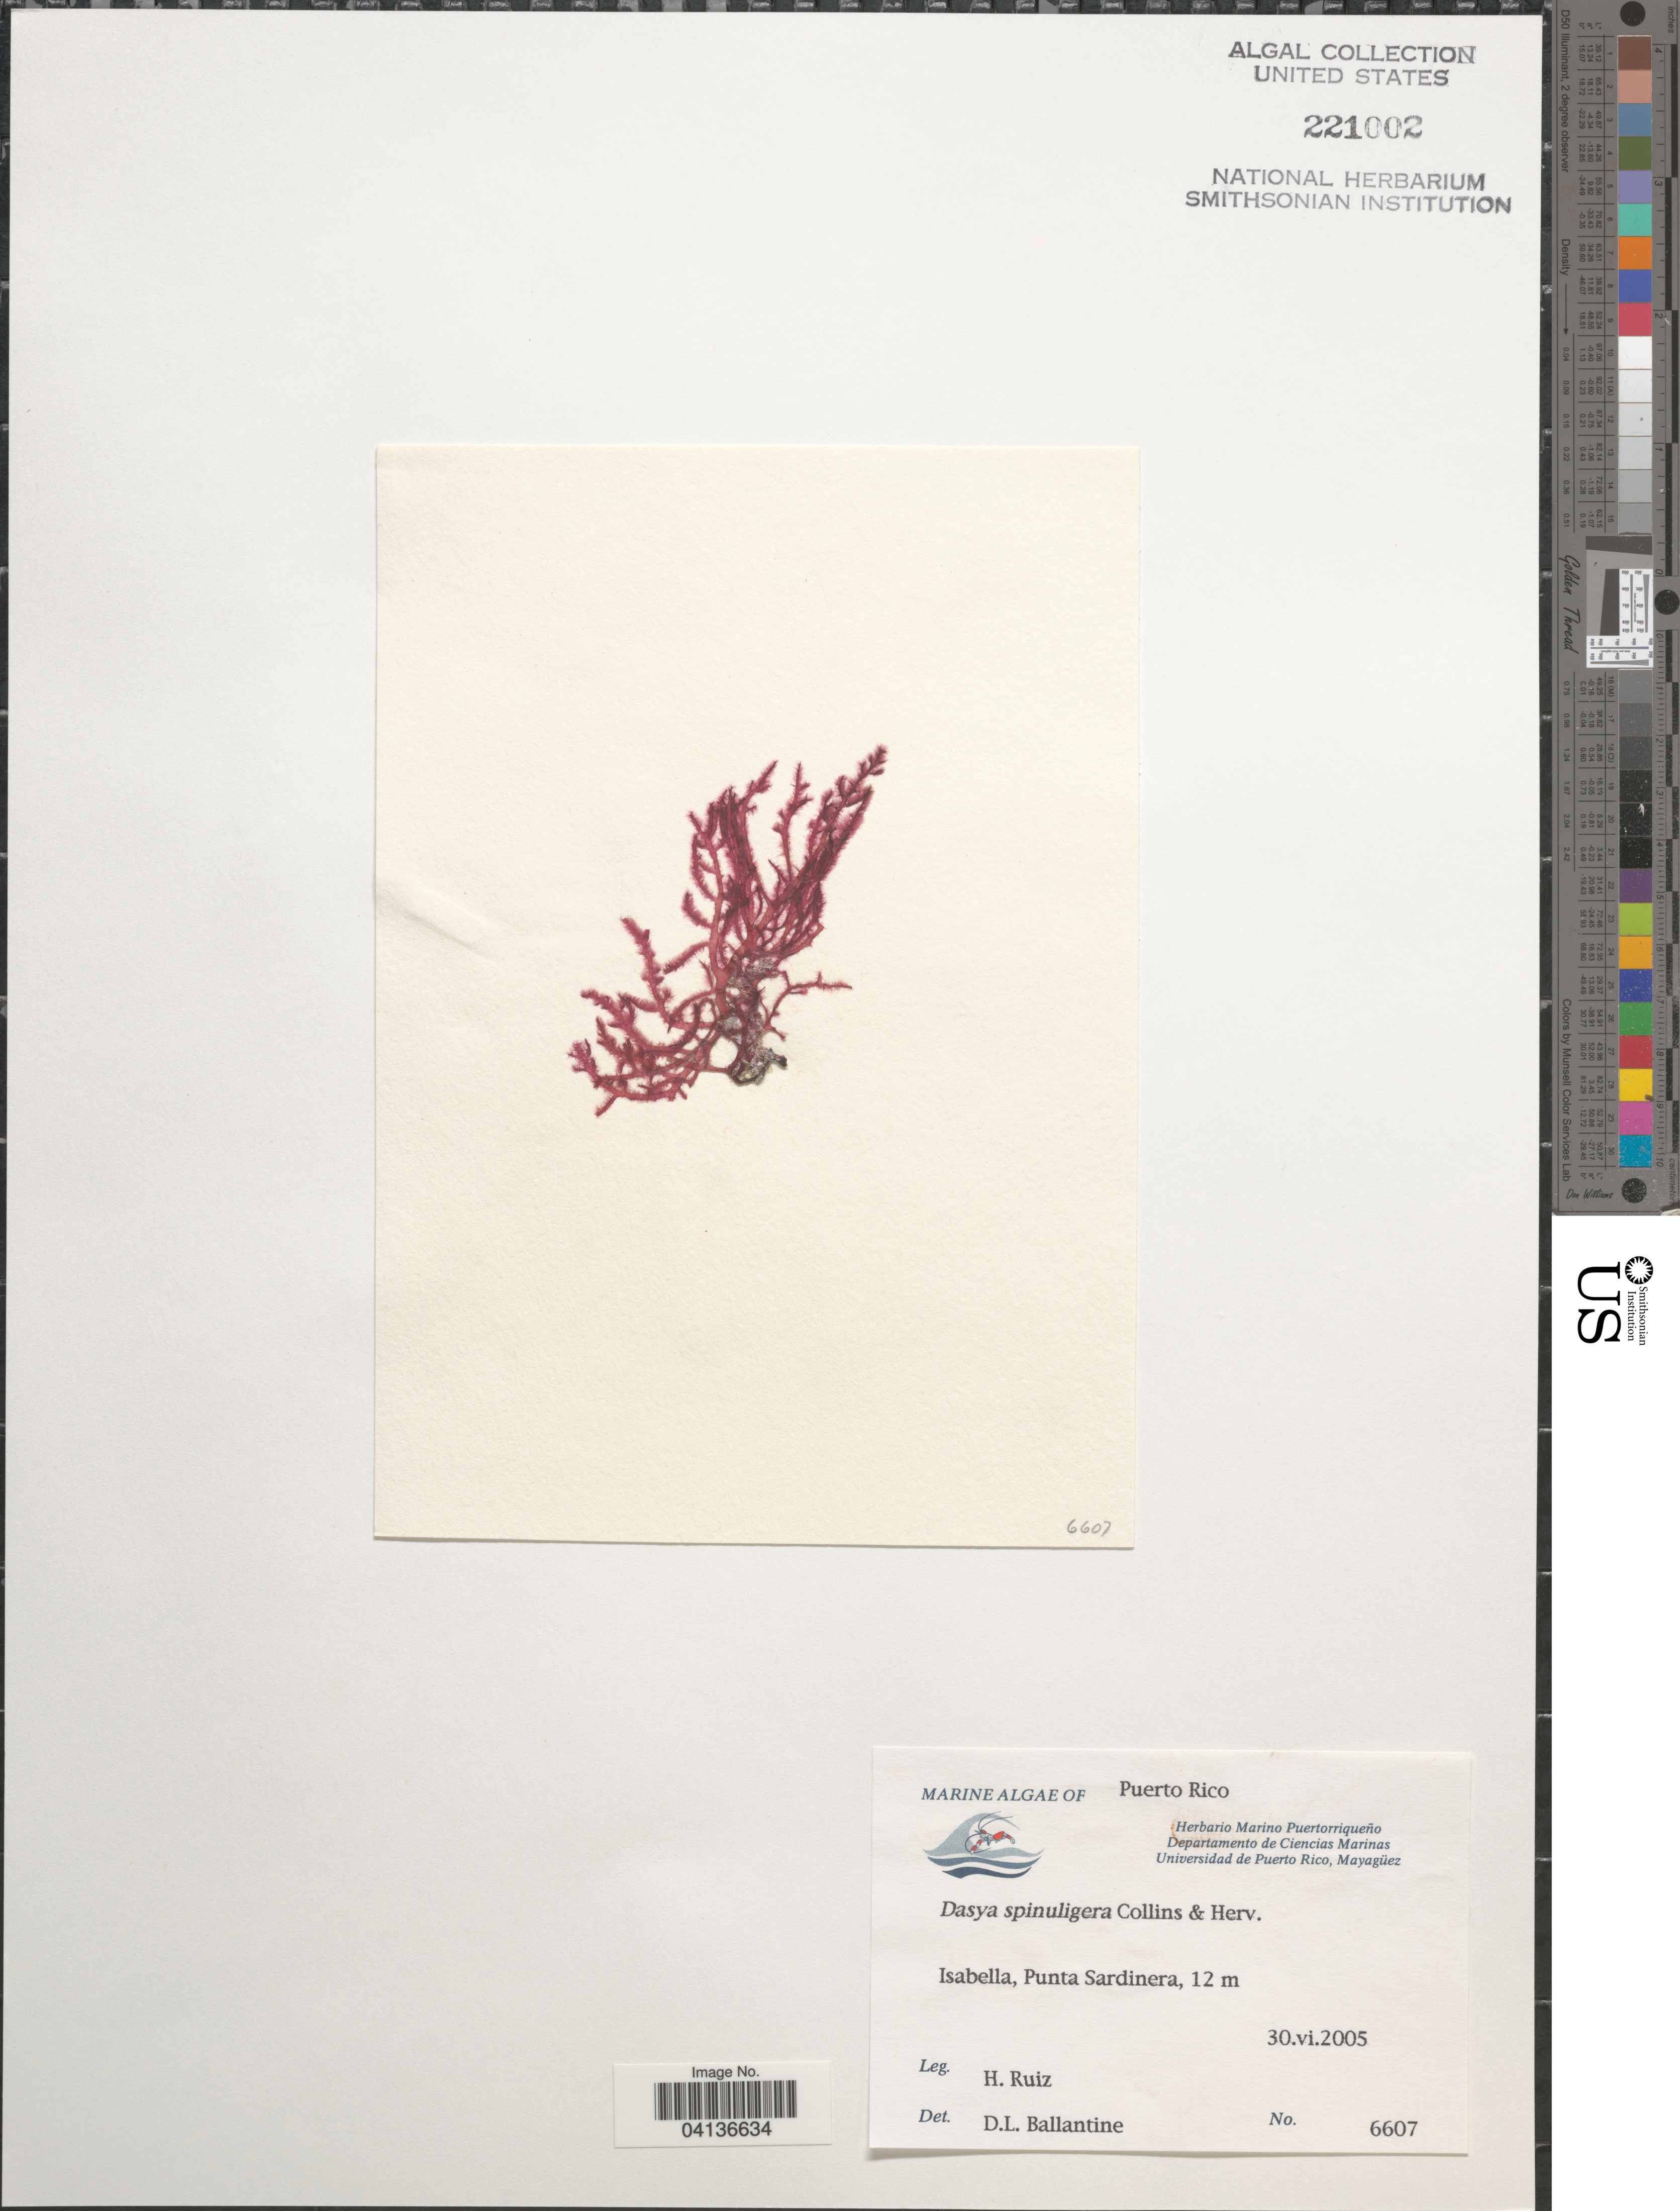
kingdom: Plantae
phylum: Rhodophyta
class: Florideophyceae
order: Ceramiales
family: Dasyaceae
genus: Dasya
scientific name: Dasya spinuligera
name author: Collins & Herv.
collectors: H. Ruiz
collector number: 6607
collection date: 2005-06-30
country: Puerto Rico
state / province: Isabela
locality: Isabella, Punta Sardinera.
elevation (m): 12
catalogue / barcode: US 221002